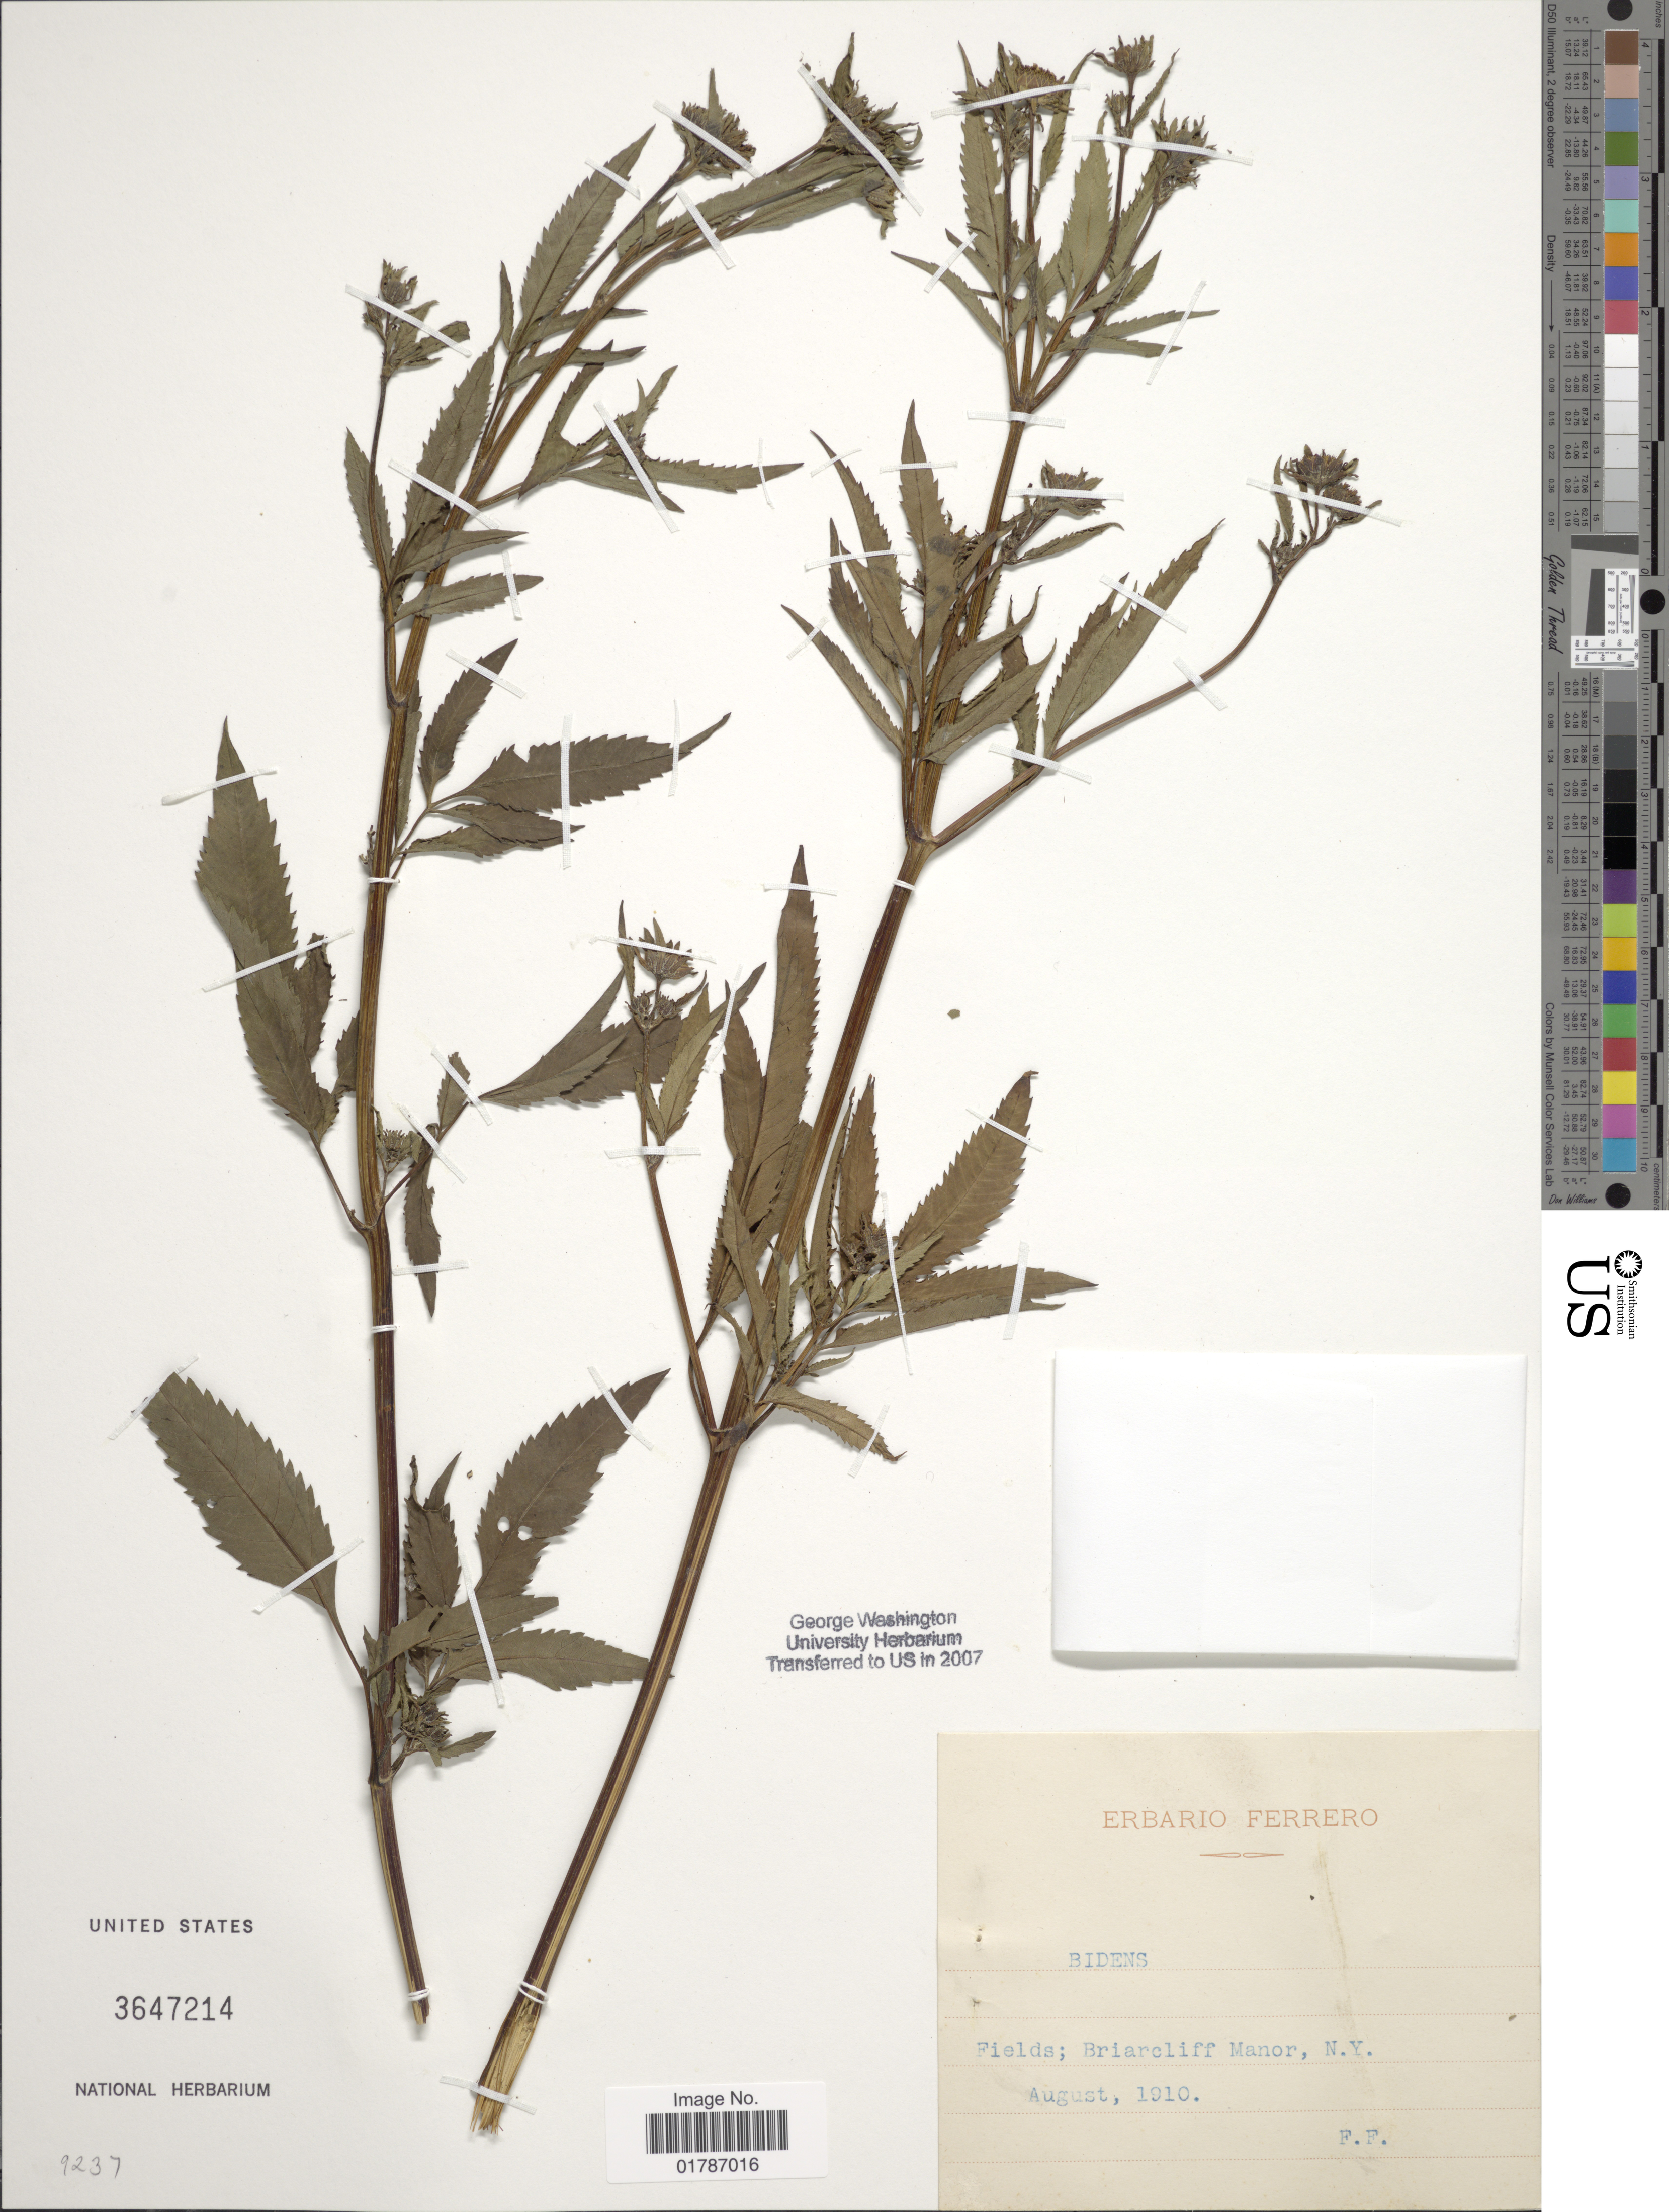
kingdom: Plantae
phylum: Tracheophyta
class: Magnoliopsida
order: Asterales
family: Asteraceae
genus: Bidens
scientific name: Bidens sp.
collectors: F. Ferrero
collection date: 1910-08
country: United States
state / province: New York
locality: Fields, Briarcliff Manor, N. Y.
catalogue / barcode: US 3647214